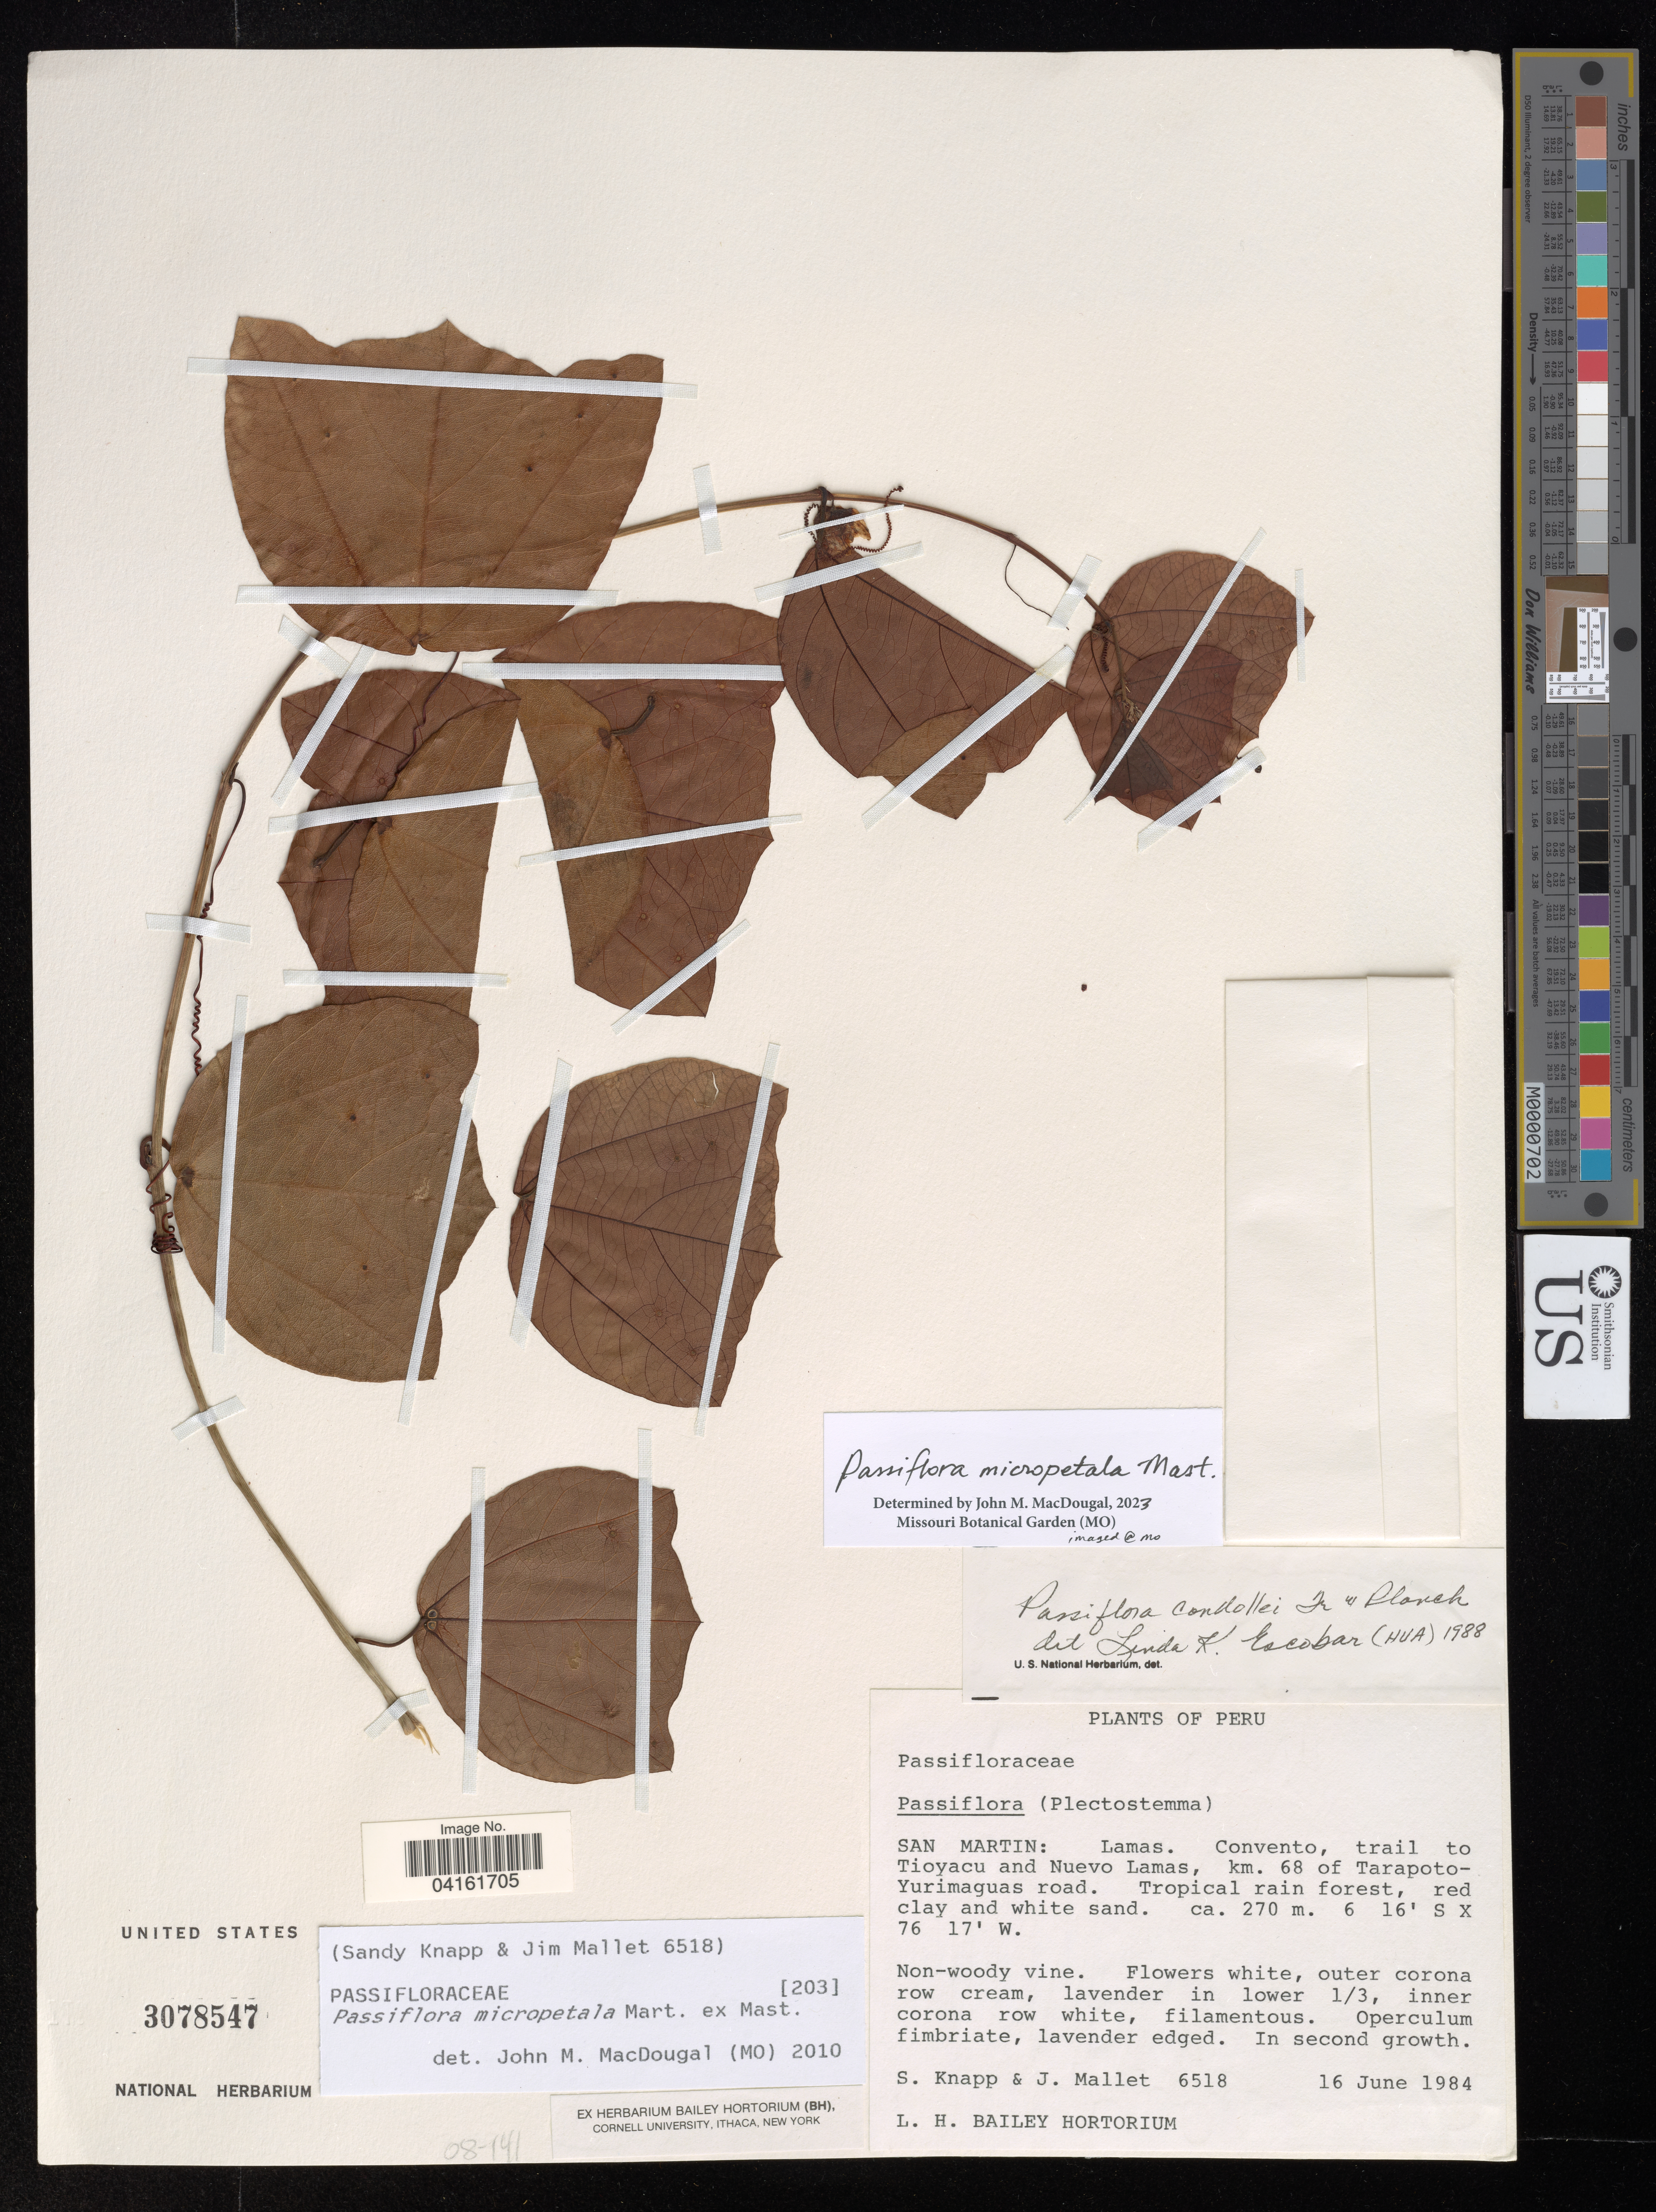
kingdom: Plantae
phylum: Tracheophyta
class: Magnoliopsida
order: Malpighiales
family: Passifloraceae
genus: Passiflora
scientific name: Passiflora micropetala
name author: Mart. ex Mast.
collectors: S. Knapp & J. Mallet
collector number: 6518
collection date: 1984-06-16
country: Peru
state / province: San Martin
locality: Lamas. Convento, trail to Tioyacu and Nuevo Lamas, km. 68 of Tarapoto-Yurimaguas road.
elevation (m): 270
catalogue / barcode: US 3078547